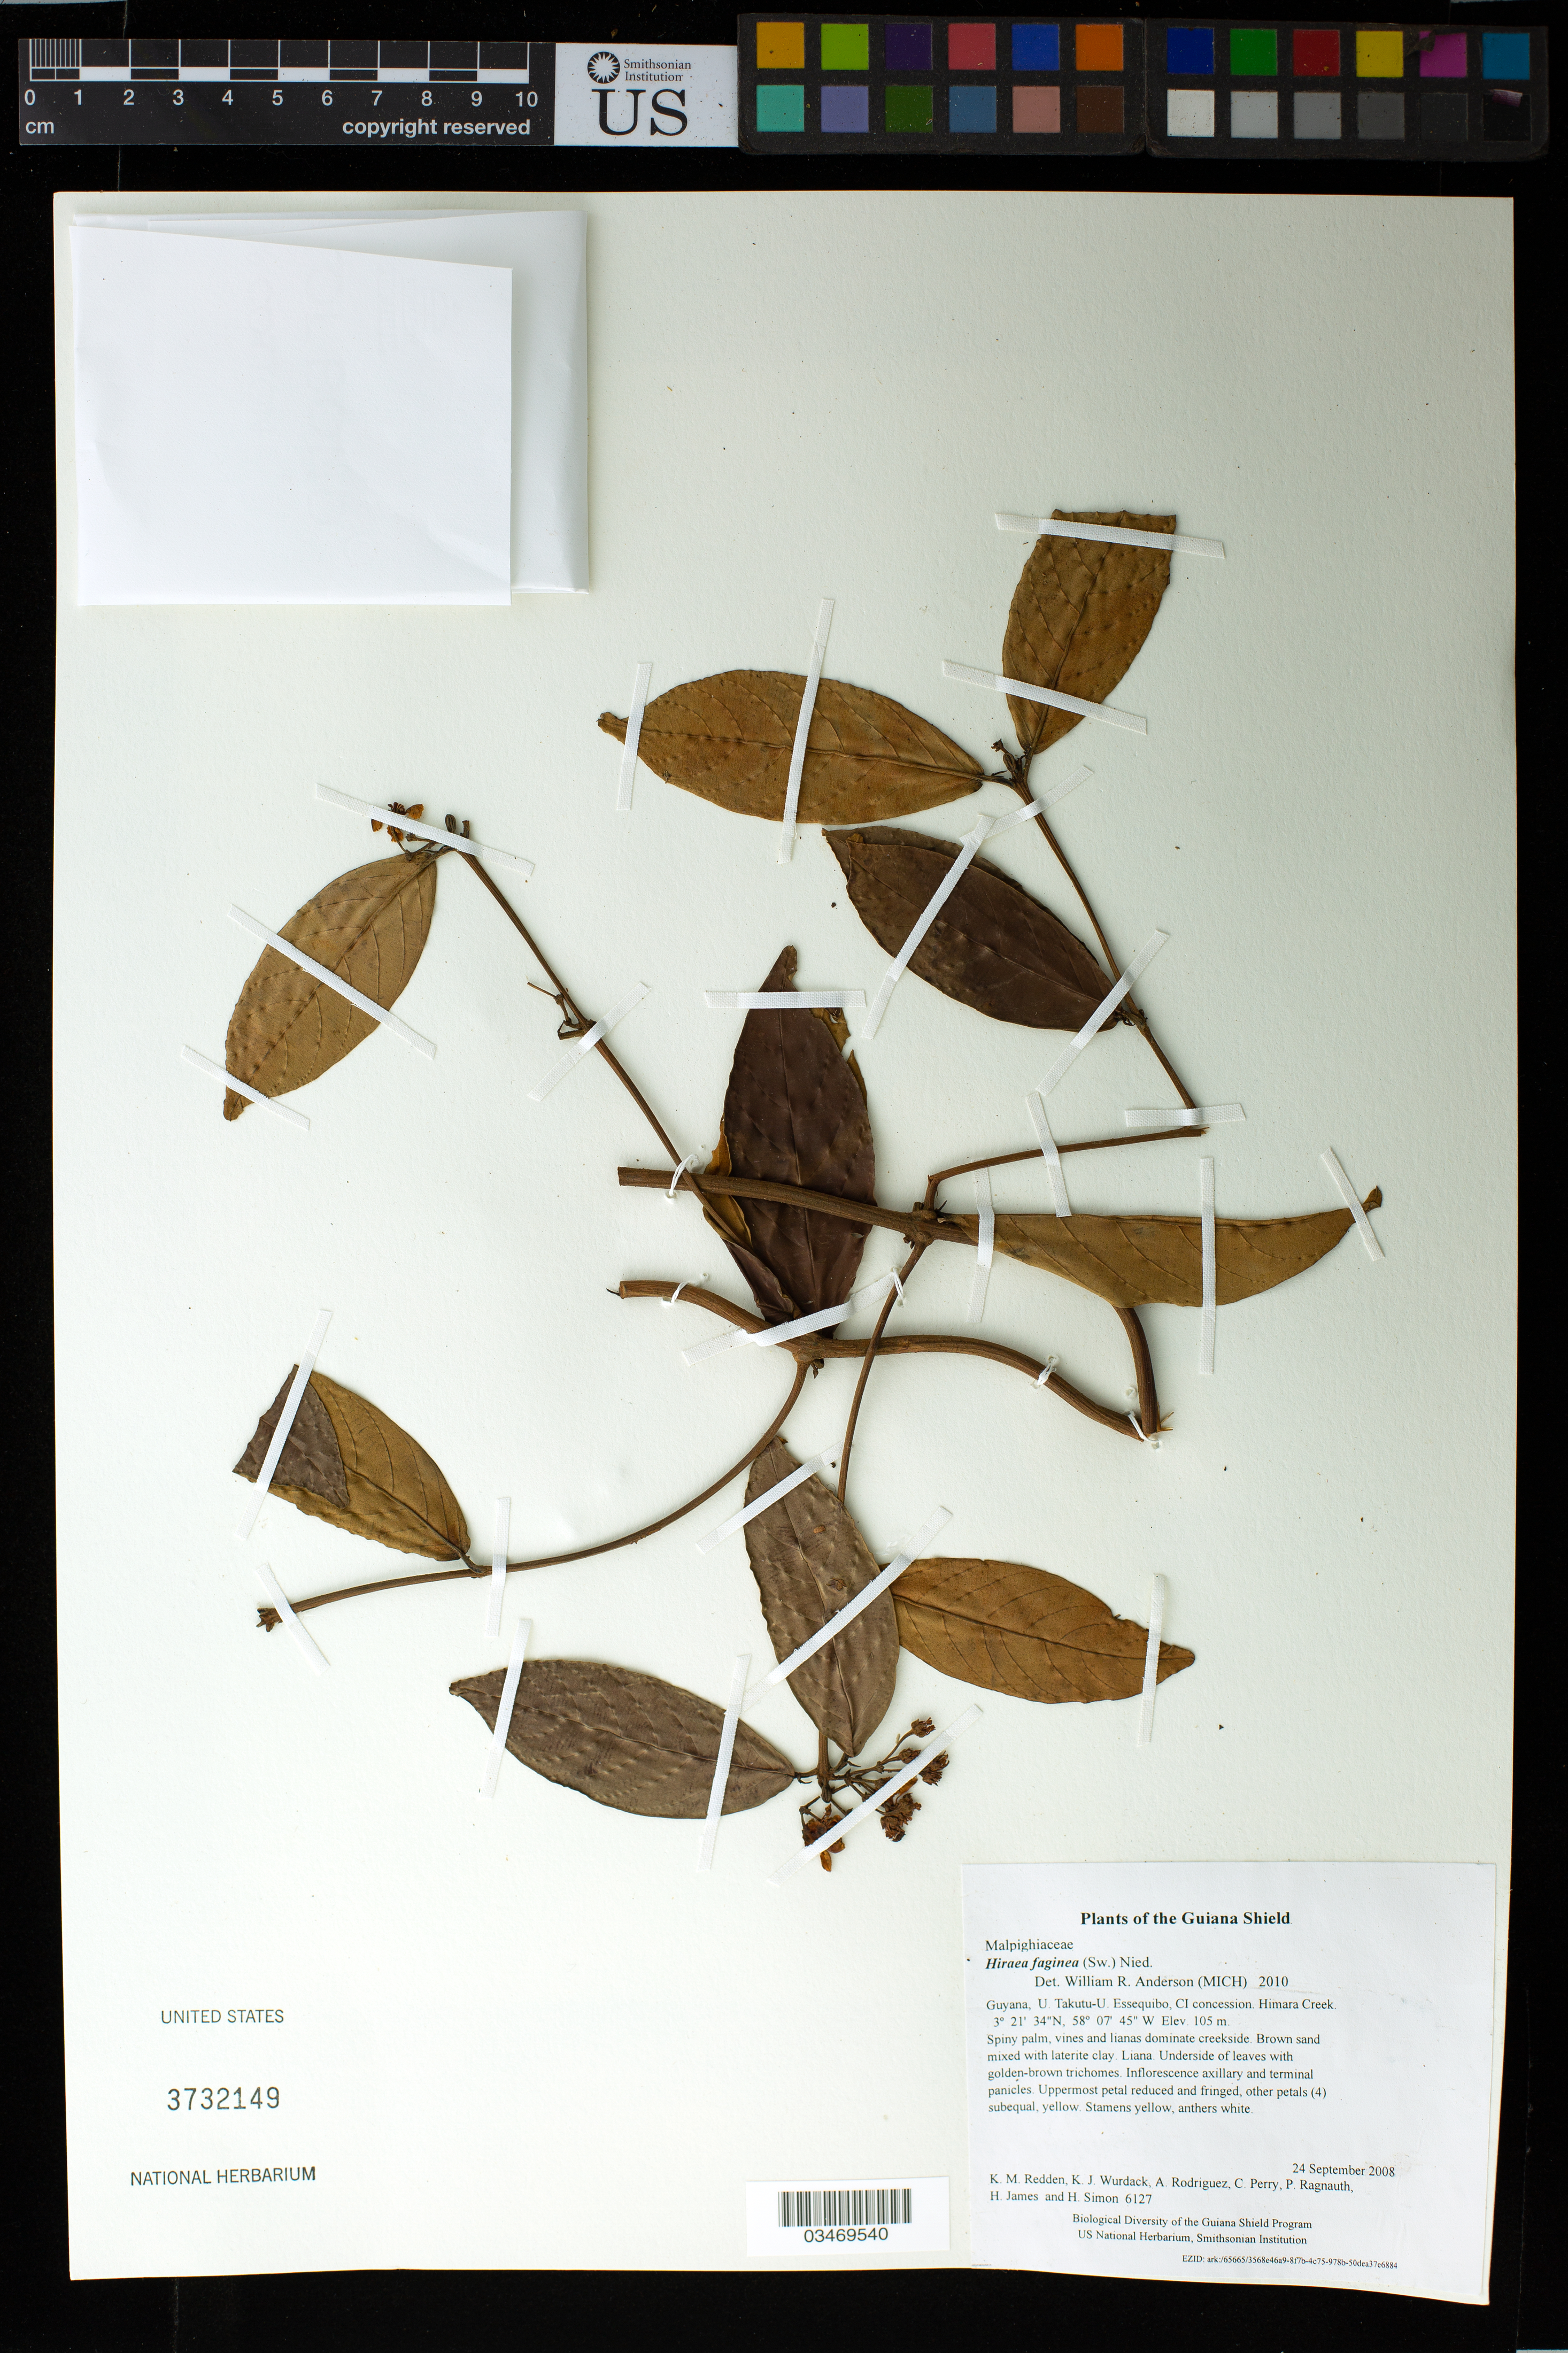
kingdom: Plantae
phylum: Tracheophyta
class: Magnoliopsida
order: Malpighiales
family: Malpighiaceae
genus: Hiraea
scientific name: Hiraea faginea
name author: (Sw.) Nied.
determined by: Anderson, W. R., (MICH), University of Michigan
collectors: K. M. Redden, K. Wurdack, A. Rodriguez, C. Perry, P. Ragnauth, H. James & H. Simon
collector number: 6127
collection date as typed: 24 September 2008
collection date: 2008-09-24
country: Guyana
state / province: U. Takutu-U. Essequibo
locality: CI concession. Himara Creek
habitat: Spiny palm, vines and lianas dominate creekside. Brown sand mixed with laterite clay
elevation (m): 105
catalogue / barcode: US 3732149